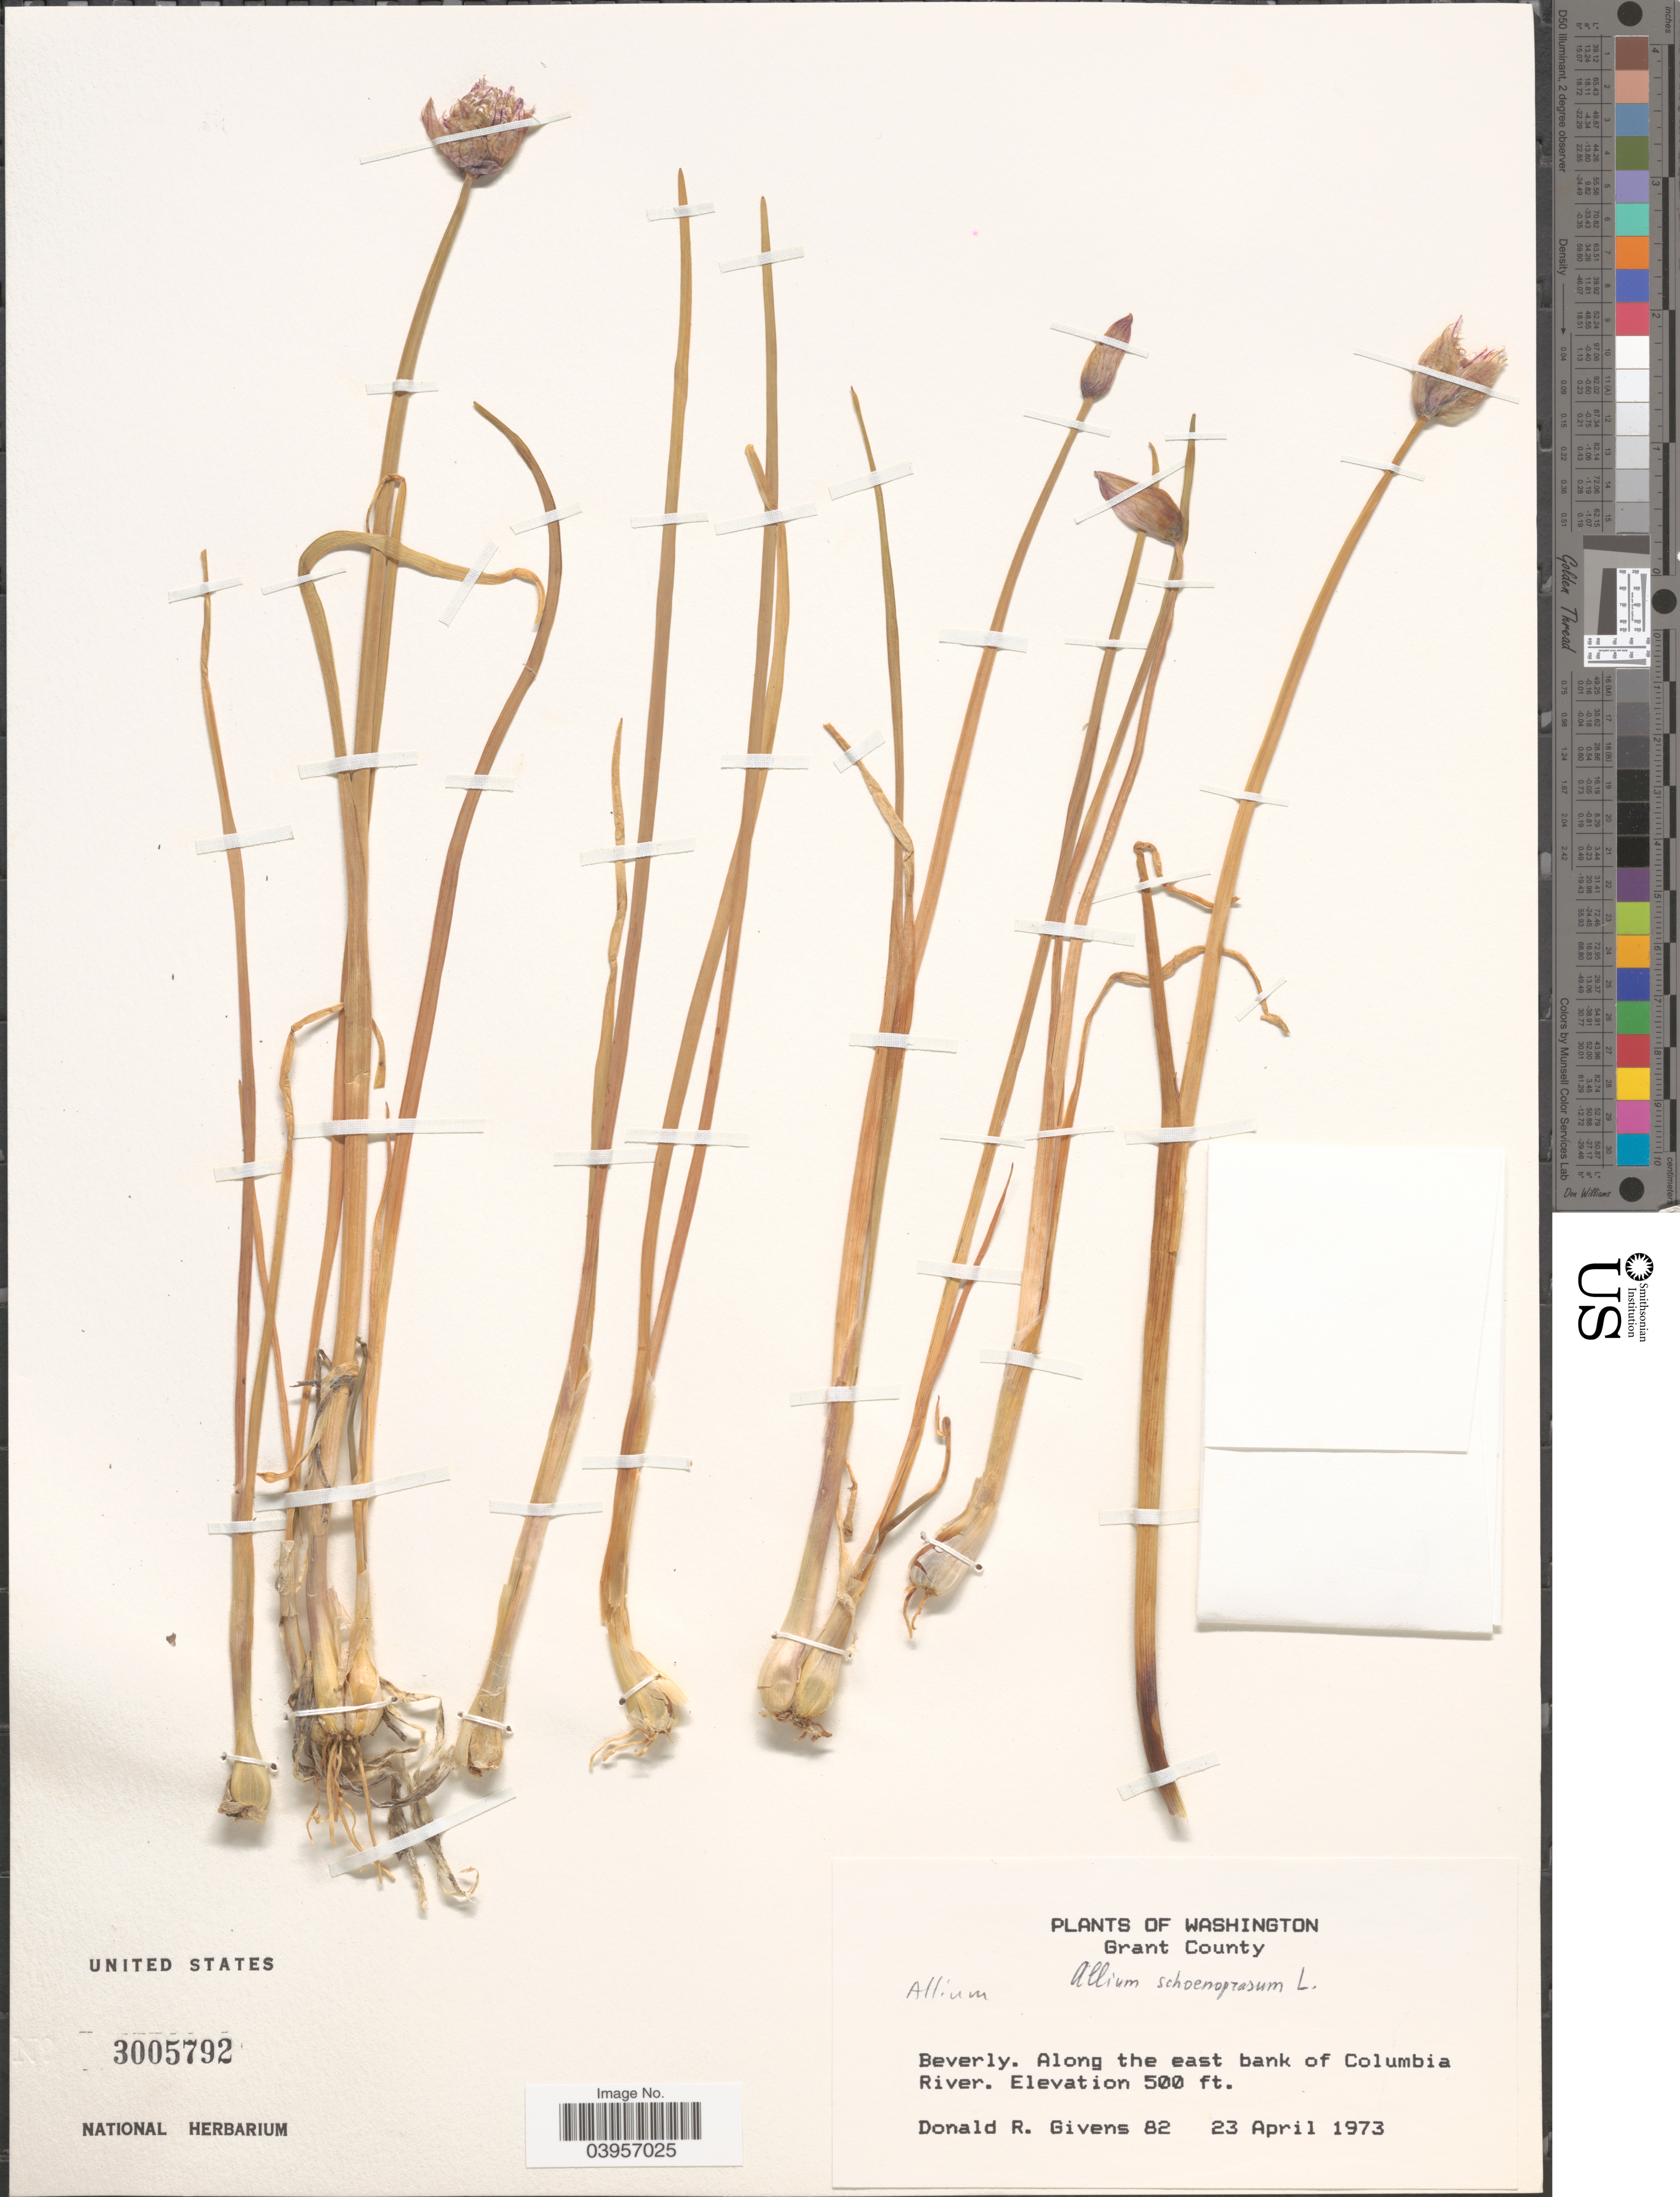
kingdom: Plantae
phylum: Tracheophyta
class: Liliopsida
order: Asparagales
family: Amaryllidaceae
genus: Allium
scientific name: Allium sp.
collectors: D. Givens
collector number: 82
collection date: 1973-04-23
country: United States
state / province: Washington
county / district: Grant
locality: Grant County. Beverly. Along the east bank of Columbia River.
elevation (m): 152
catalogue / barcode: US 3005792